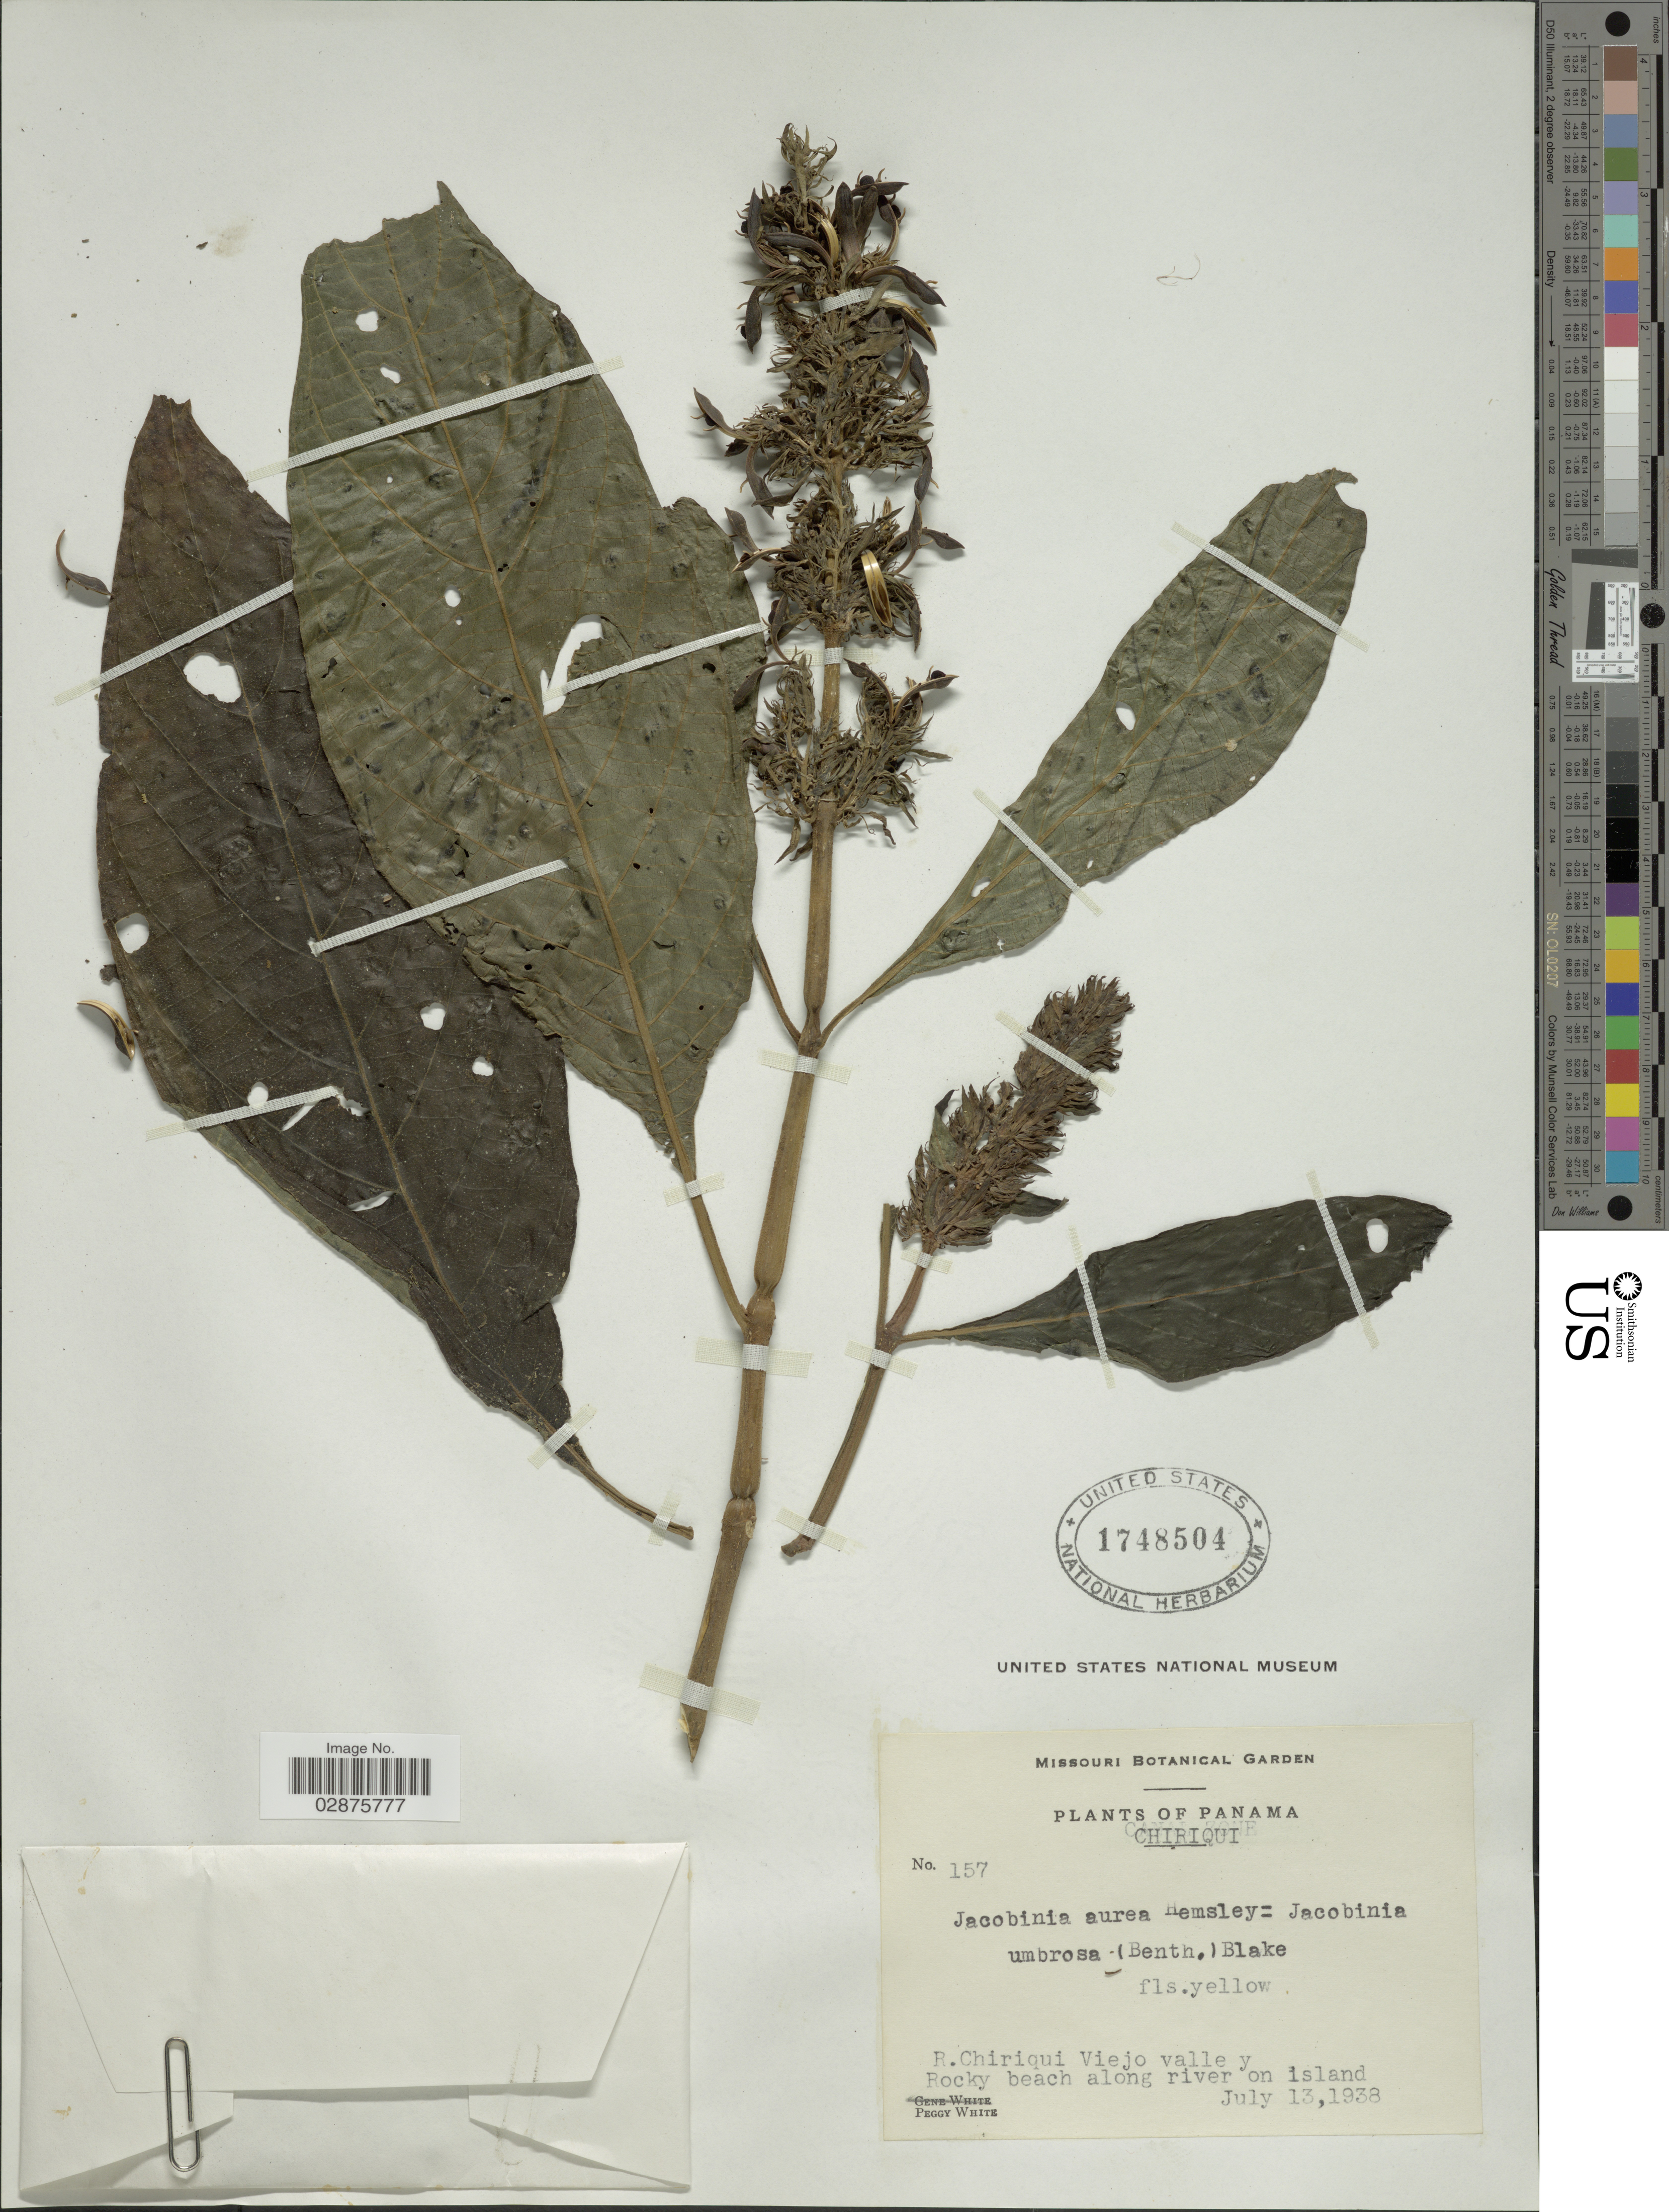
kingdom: Plantae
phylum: Tracheophyta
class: Magnoliopsida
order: Lamiales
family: Acanthaceae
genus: Justicia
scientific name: Justicia aurea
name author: Schltdl.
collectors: P. White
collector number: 157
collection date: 1938-07-13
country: Panama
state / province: Chiriqui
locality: R. Chiriqui Viejo valley y Rocky beach along river on island.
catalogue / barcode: US 1748504